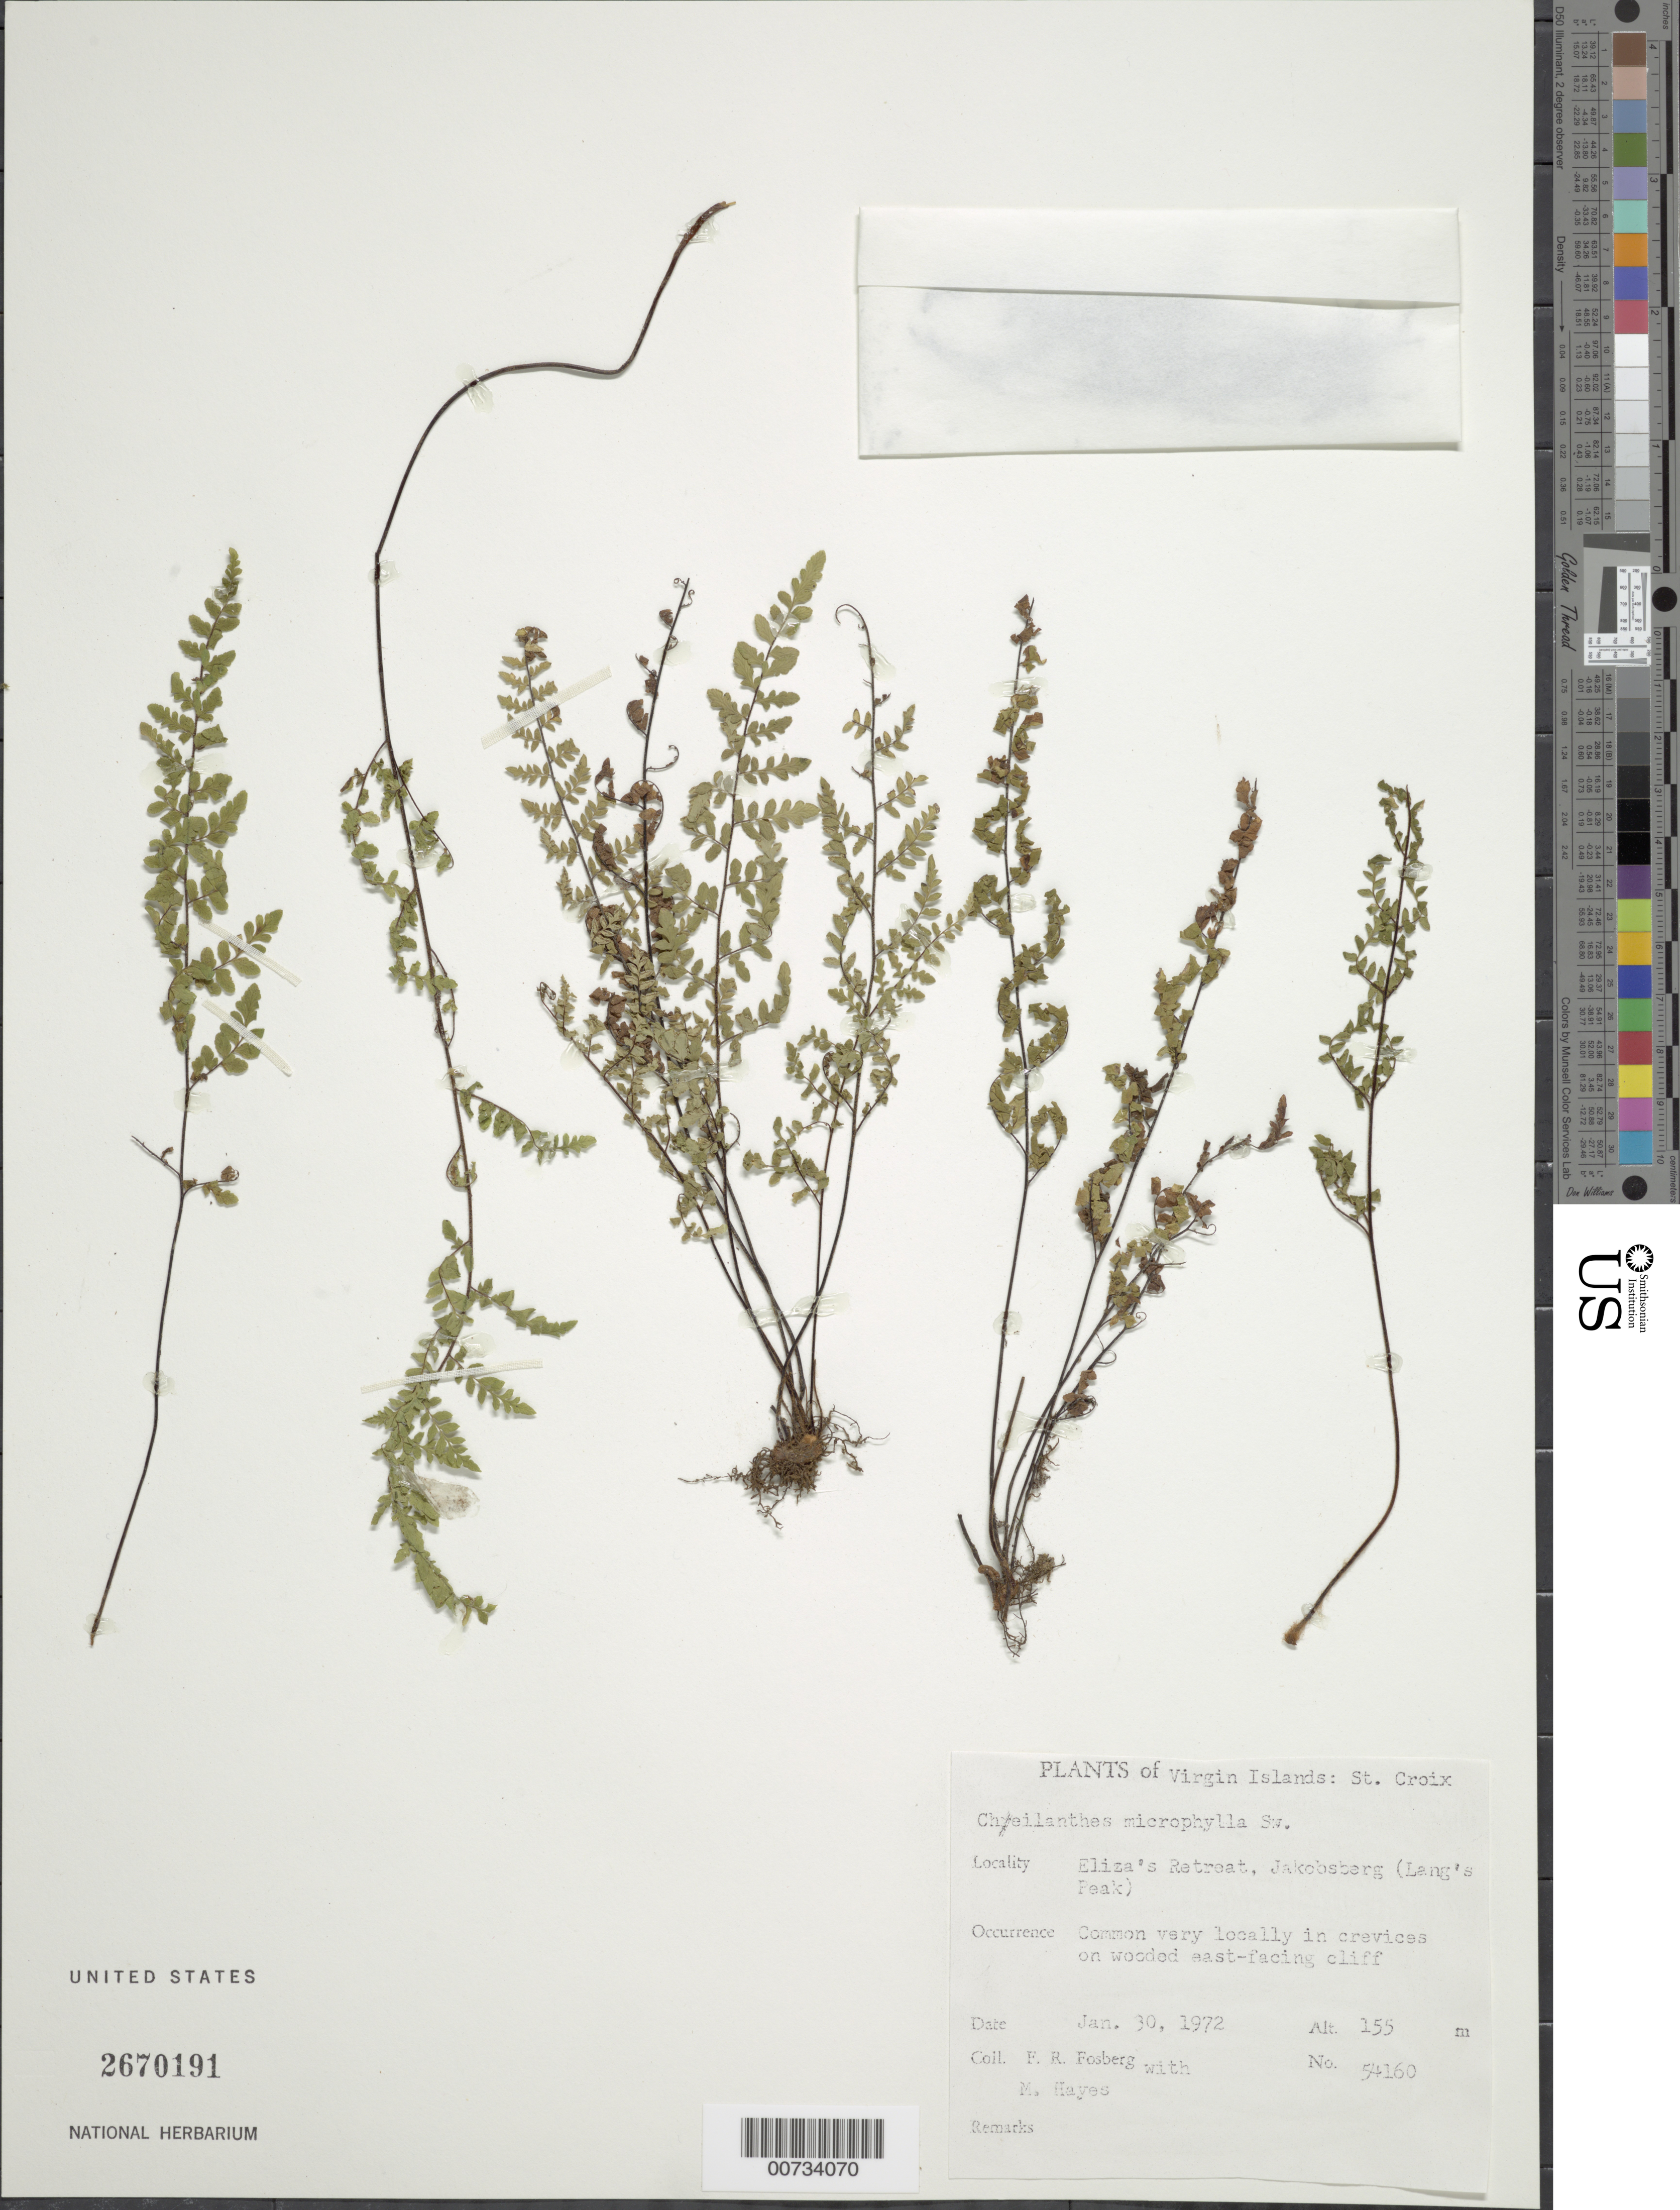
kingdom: Plantae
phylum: Tracheophyta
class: Polypodiopsida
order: Polypodiales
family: Pteridaceae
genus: Myriopteris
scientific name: Myriopteris microphylla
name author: (Sw.) Grusz & Windham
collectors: F. R. Fosberg & M. Hayes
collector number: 54160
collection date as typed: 30 Jan 1972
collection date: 1972-01-30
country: U.S. Virgin Islands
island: St. Croix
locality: Eliza's Retreat, Jakobsberg (Lang's Peak)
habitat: In crevices on wooded east-facing cliff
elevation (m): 155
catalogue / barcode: US 2670191